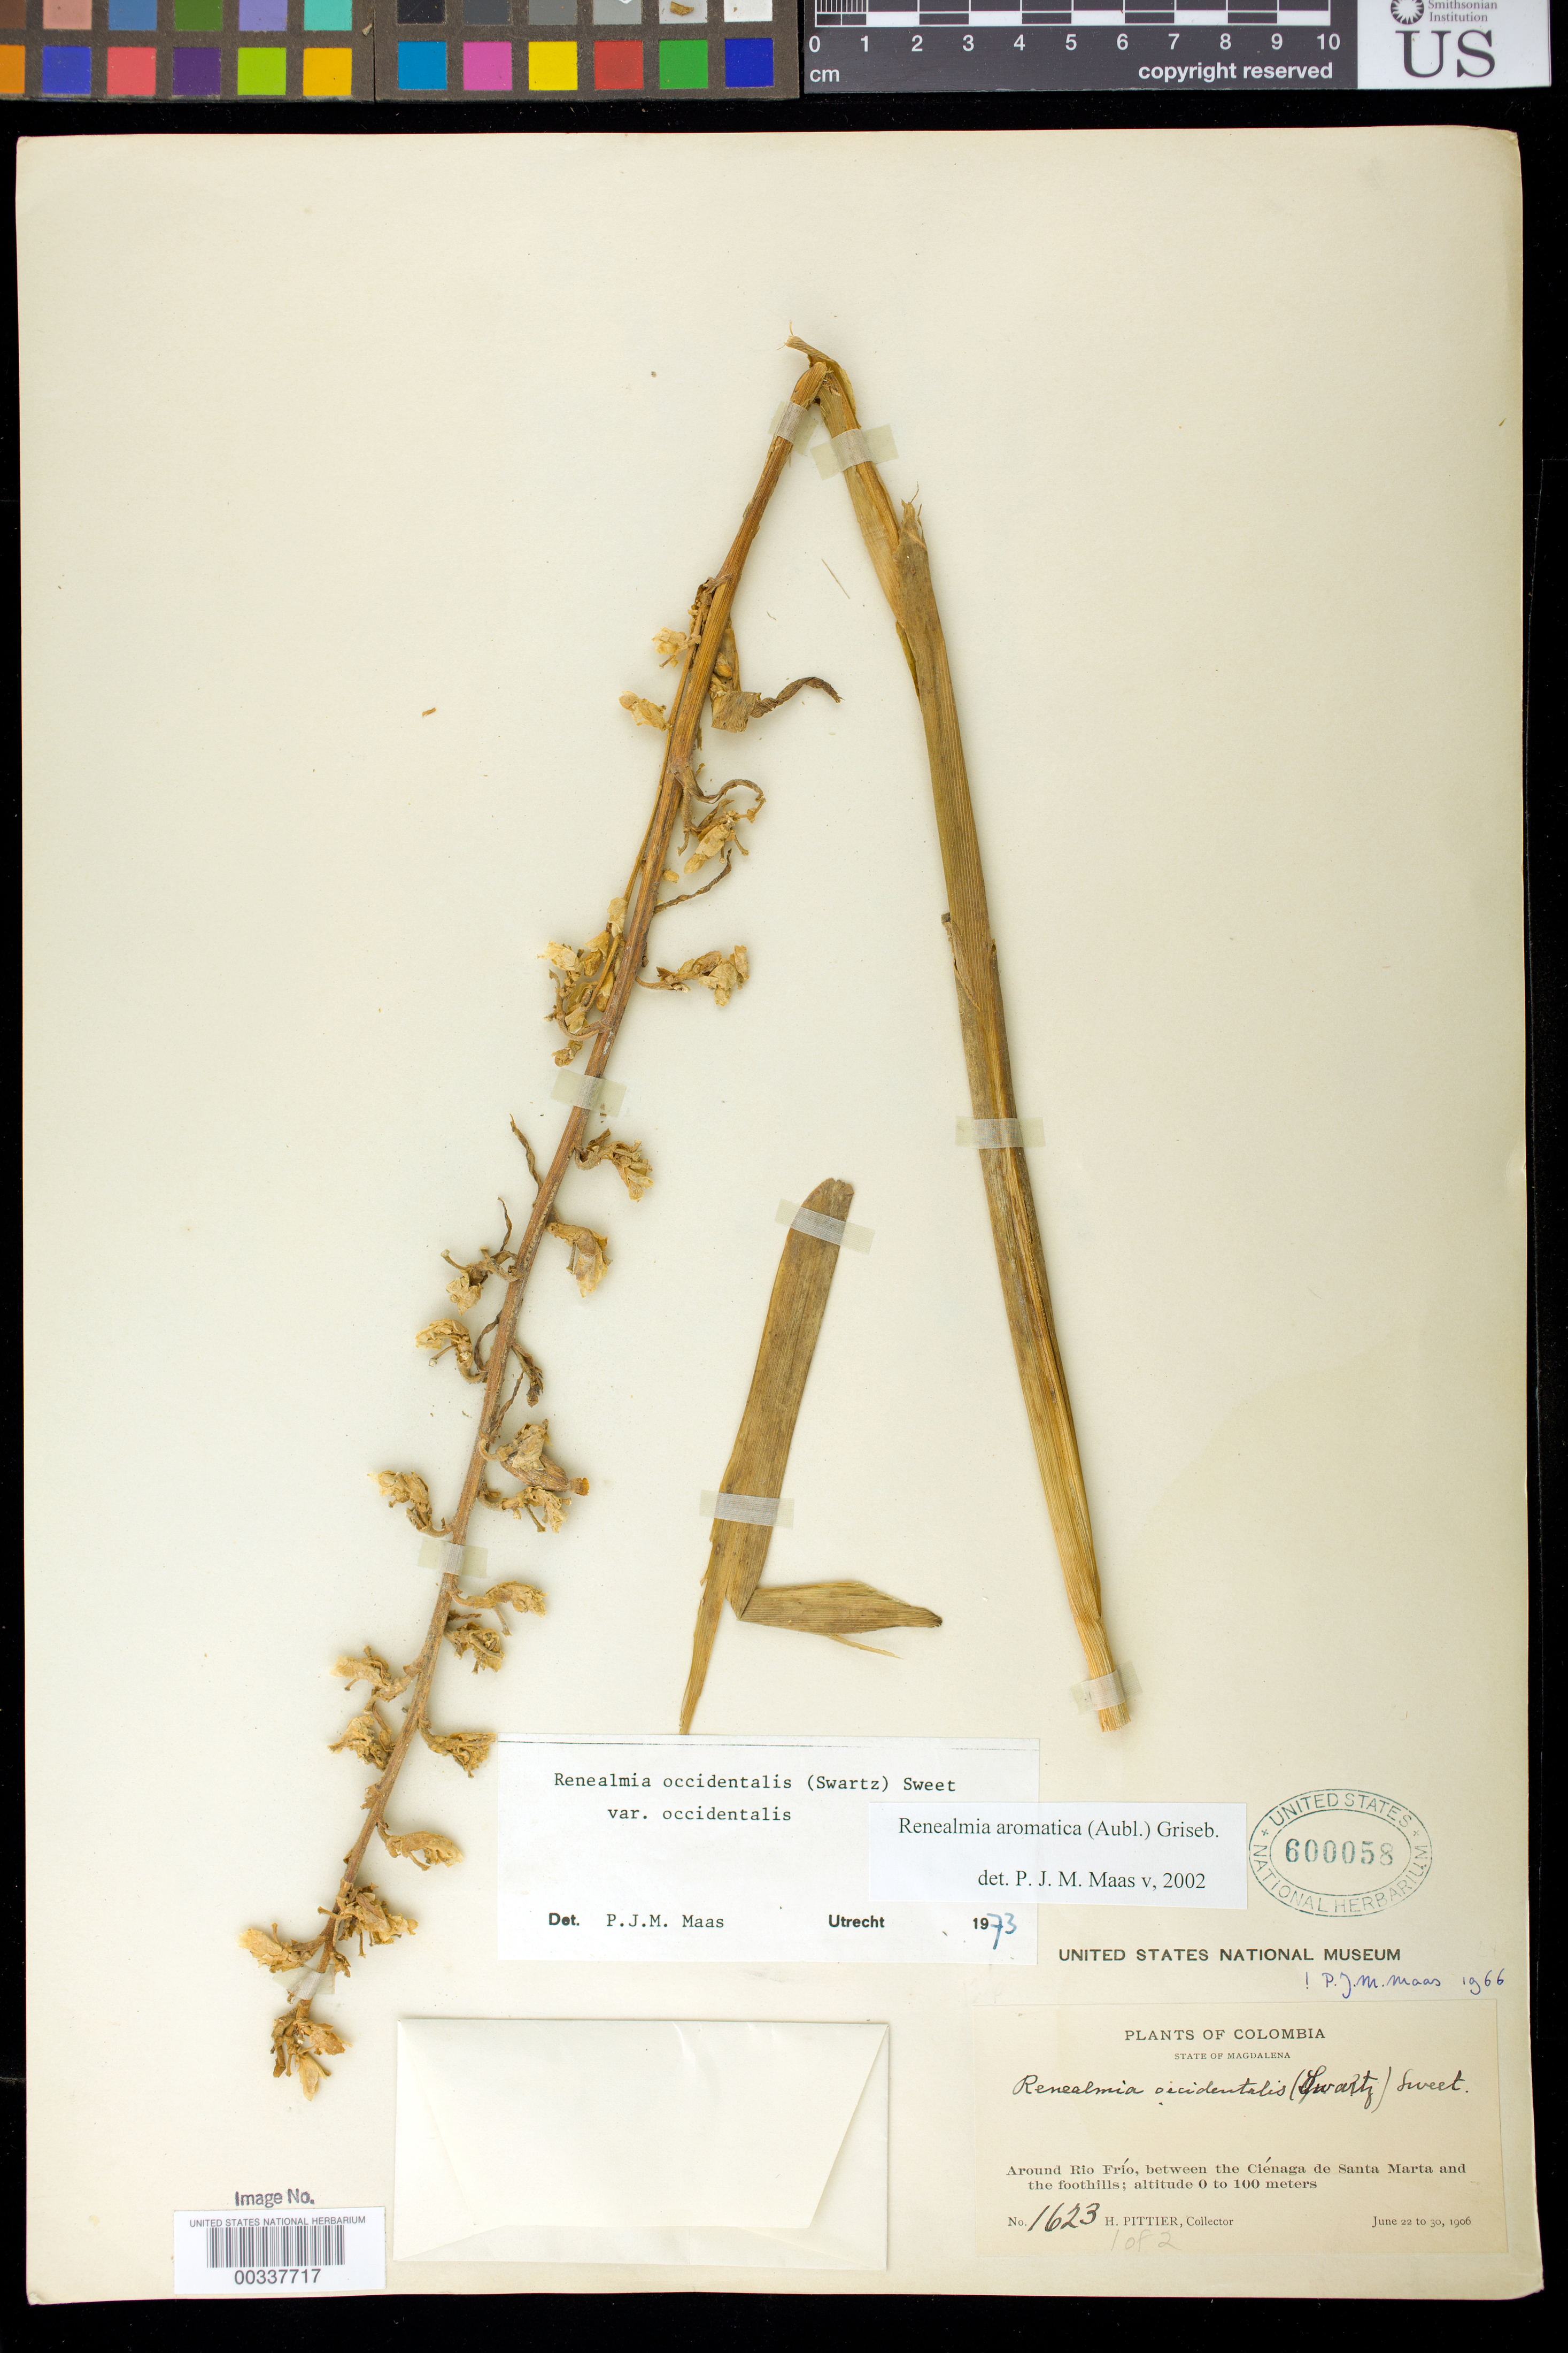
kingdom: Plantae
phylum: Tracheophyta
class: Liliopsida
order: Zingiberales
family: Zingiberaceae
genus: Renealmia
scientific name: Renealmia aromatica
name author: (Aubl.) Griseb.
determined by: Maas, Paul J. M.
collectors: H. F. Pittier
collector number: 1623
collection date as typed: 22 Jun 1906 to 30 Jun 1906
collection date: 1906-06-22/1906-06-30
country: Colombia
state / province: Magdalena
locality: Around Rio Frio, between Cienaga de Santa Marta and foothills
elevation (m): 0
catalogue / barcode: US 600058